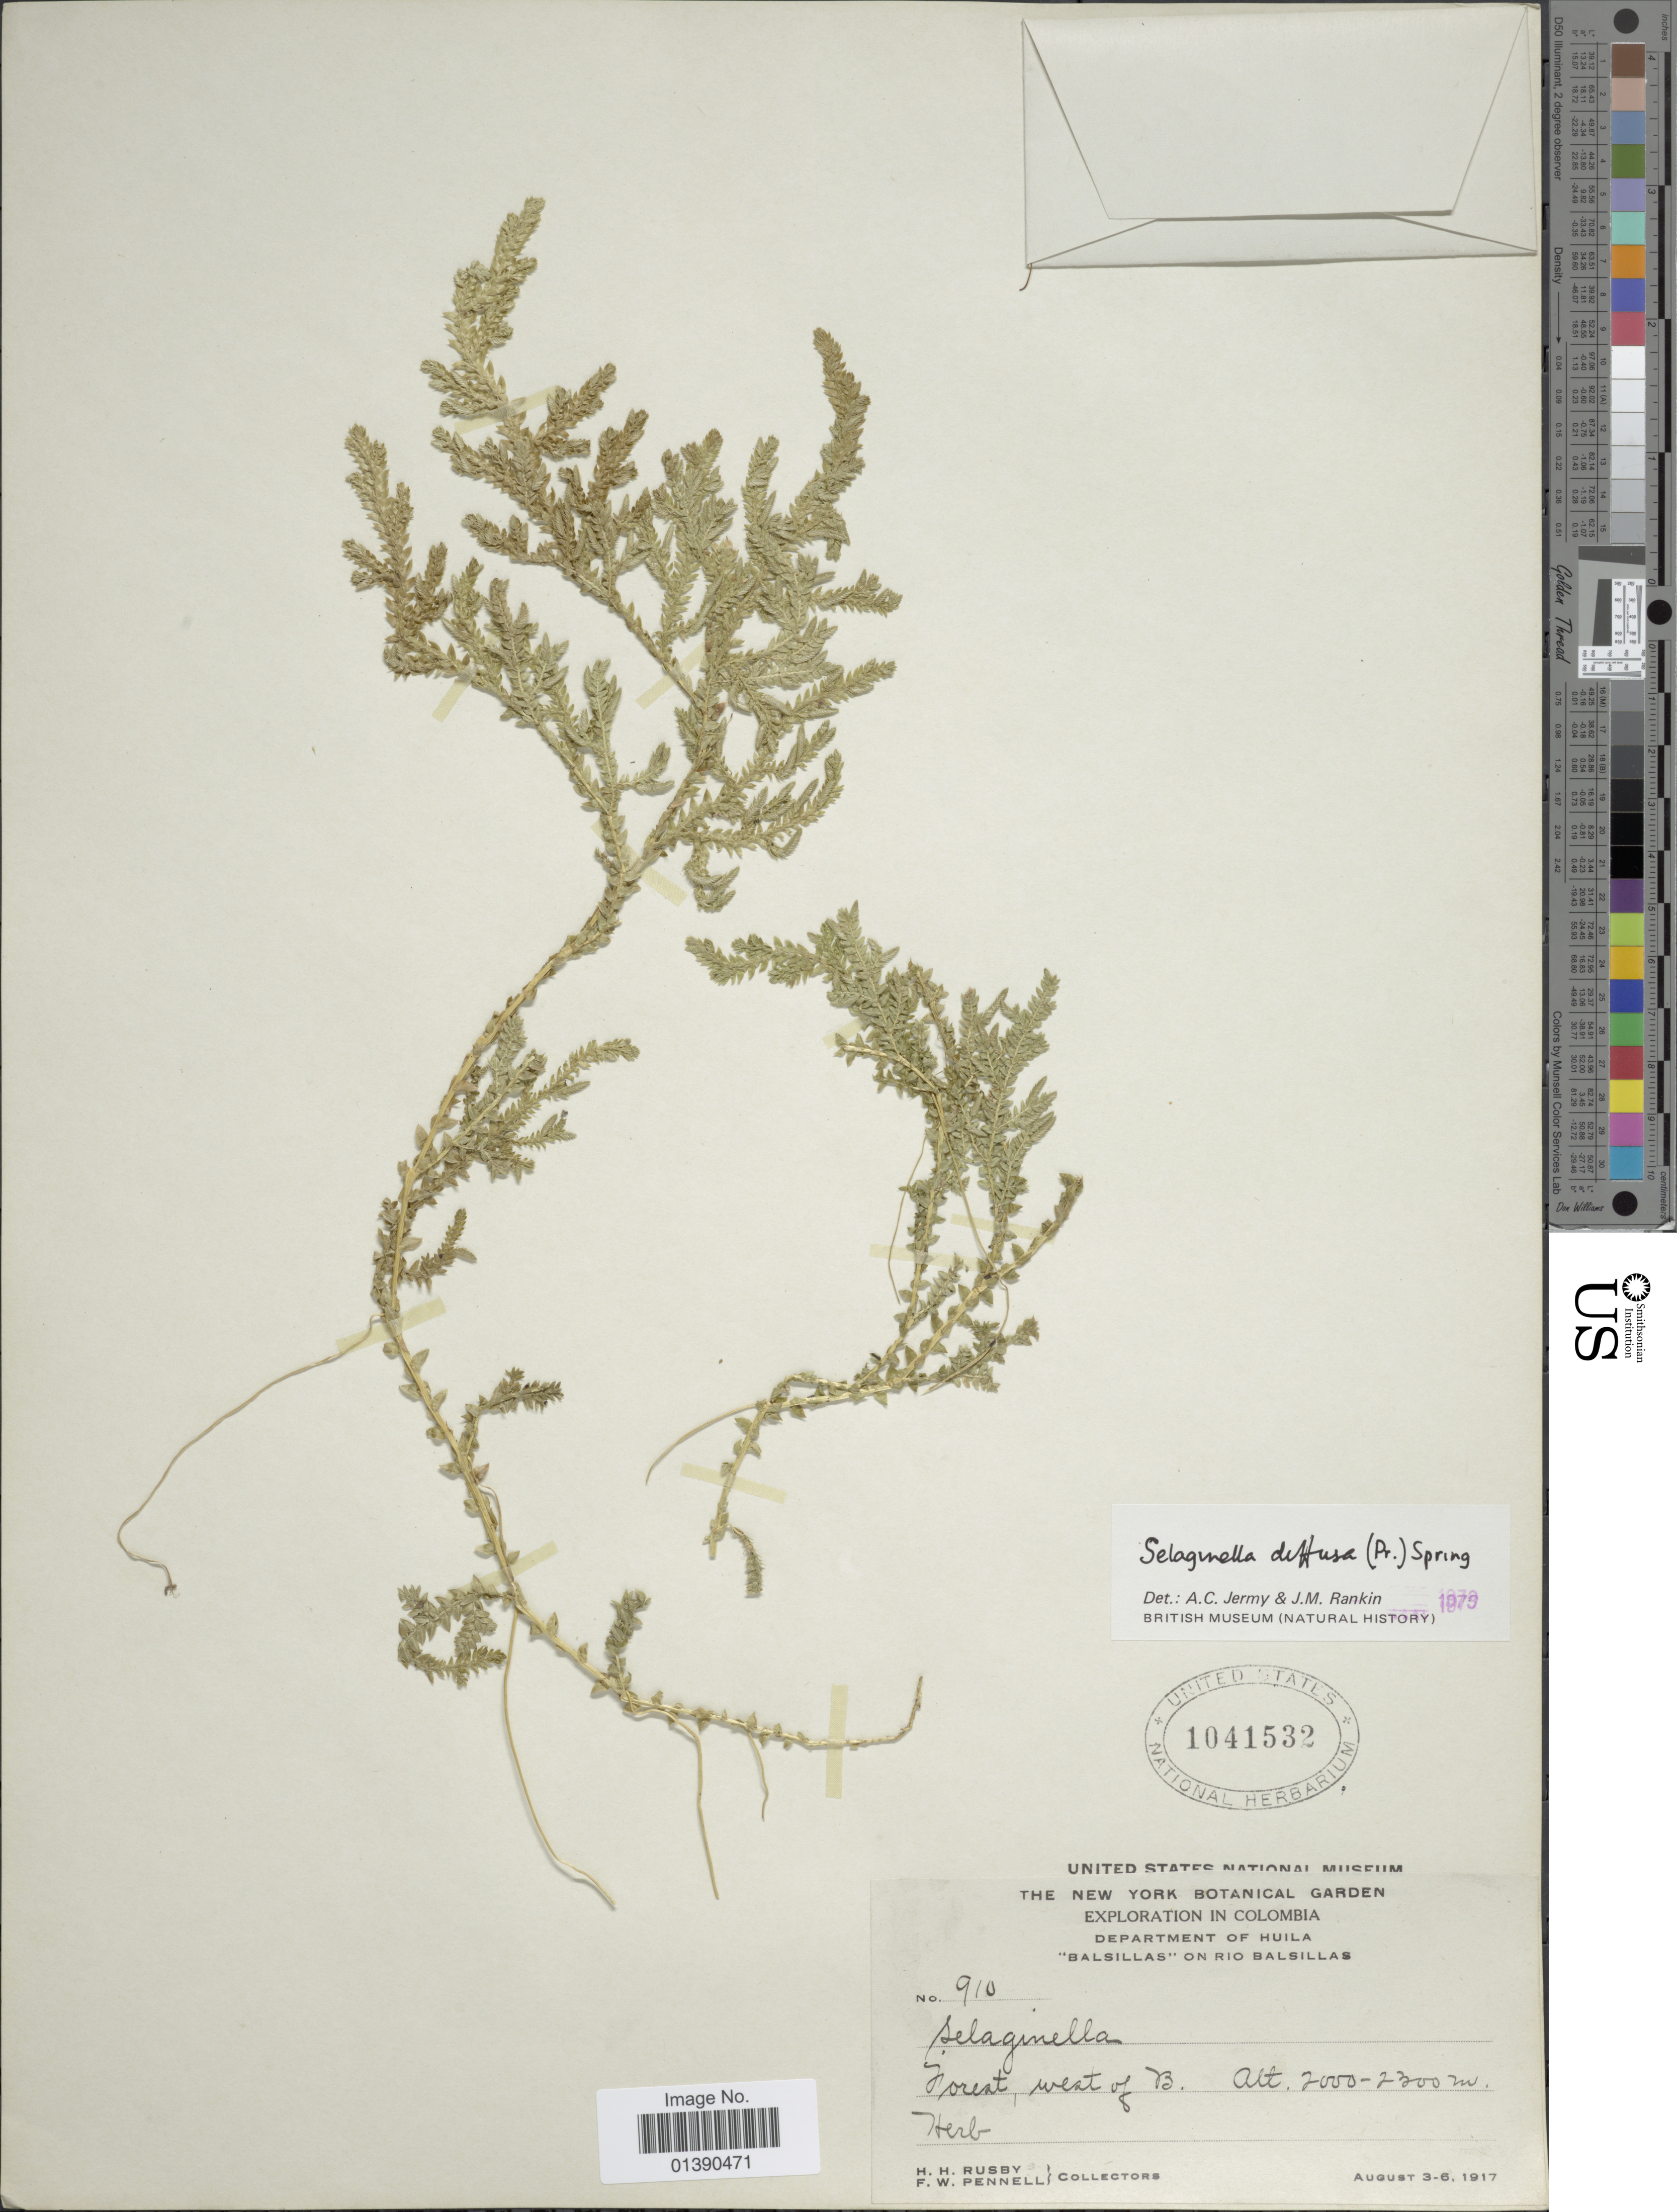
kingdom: Plantae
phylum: Tracheophyta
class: Lycopodiopsida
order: Selaginellales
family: Selaginellaceae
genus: Selaginella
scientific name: Selaginella diffusa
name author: (C. Presl) Spring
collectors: H. H. Rusby & F. W. Pennell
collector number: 910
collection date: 1917-08-03/1917-08-06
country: Colombia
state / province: Huila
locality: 'Balsillas' on Rio Balsillas' Forest, west of B.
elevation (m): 2000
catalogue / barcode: US 1041532